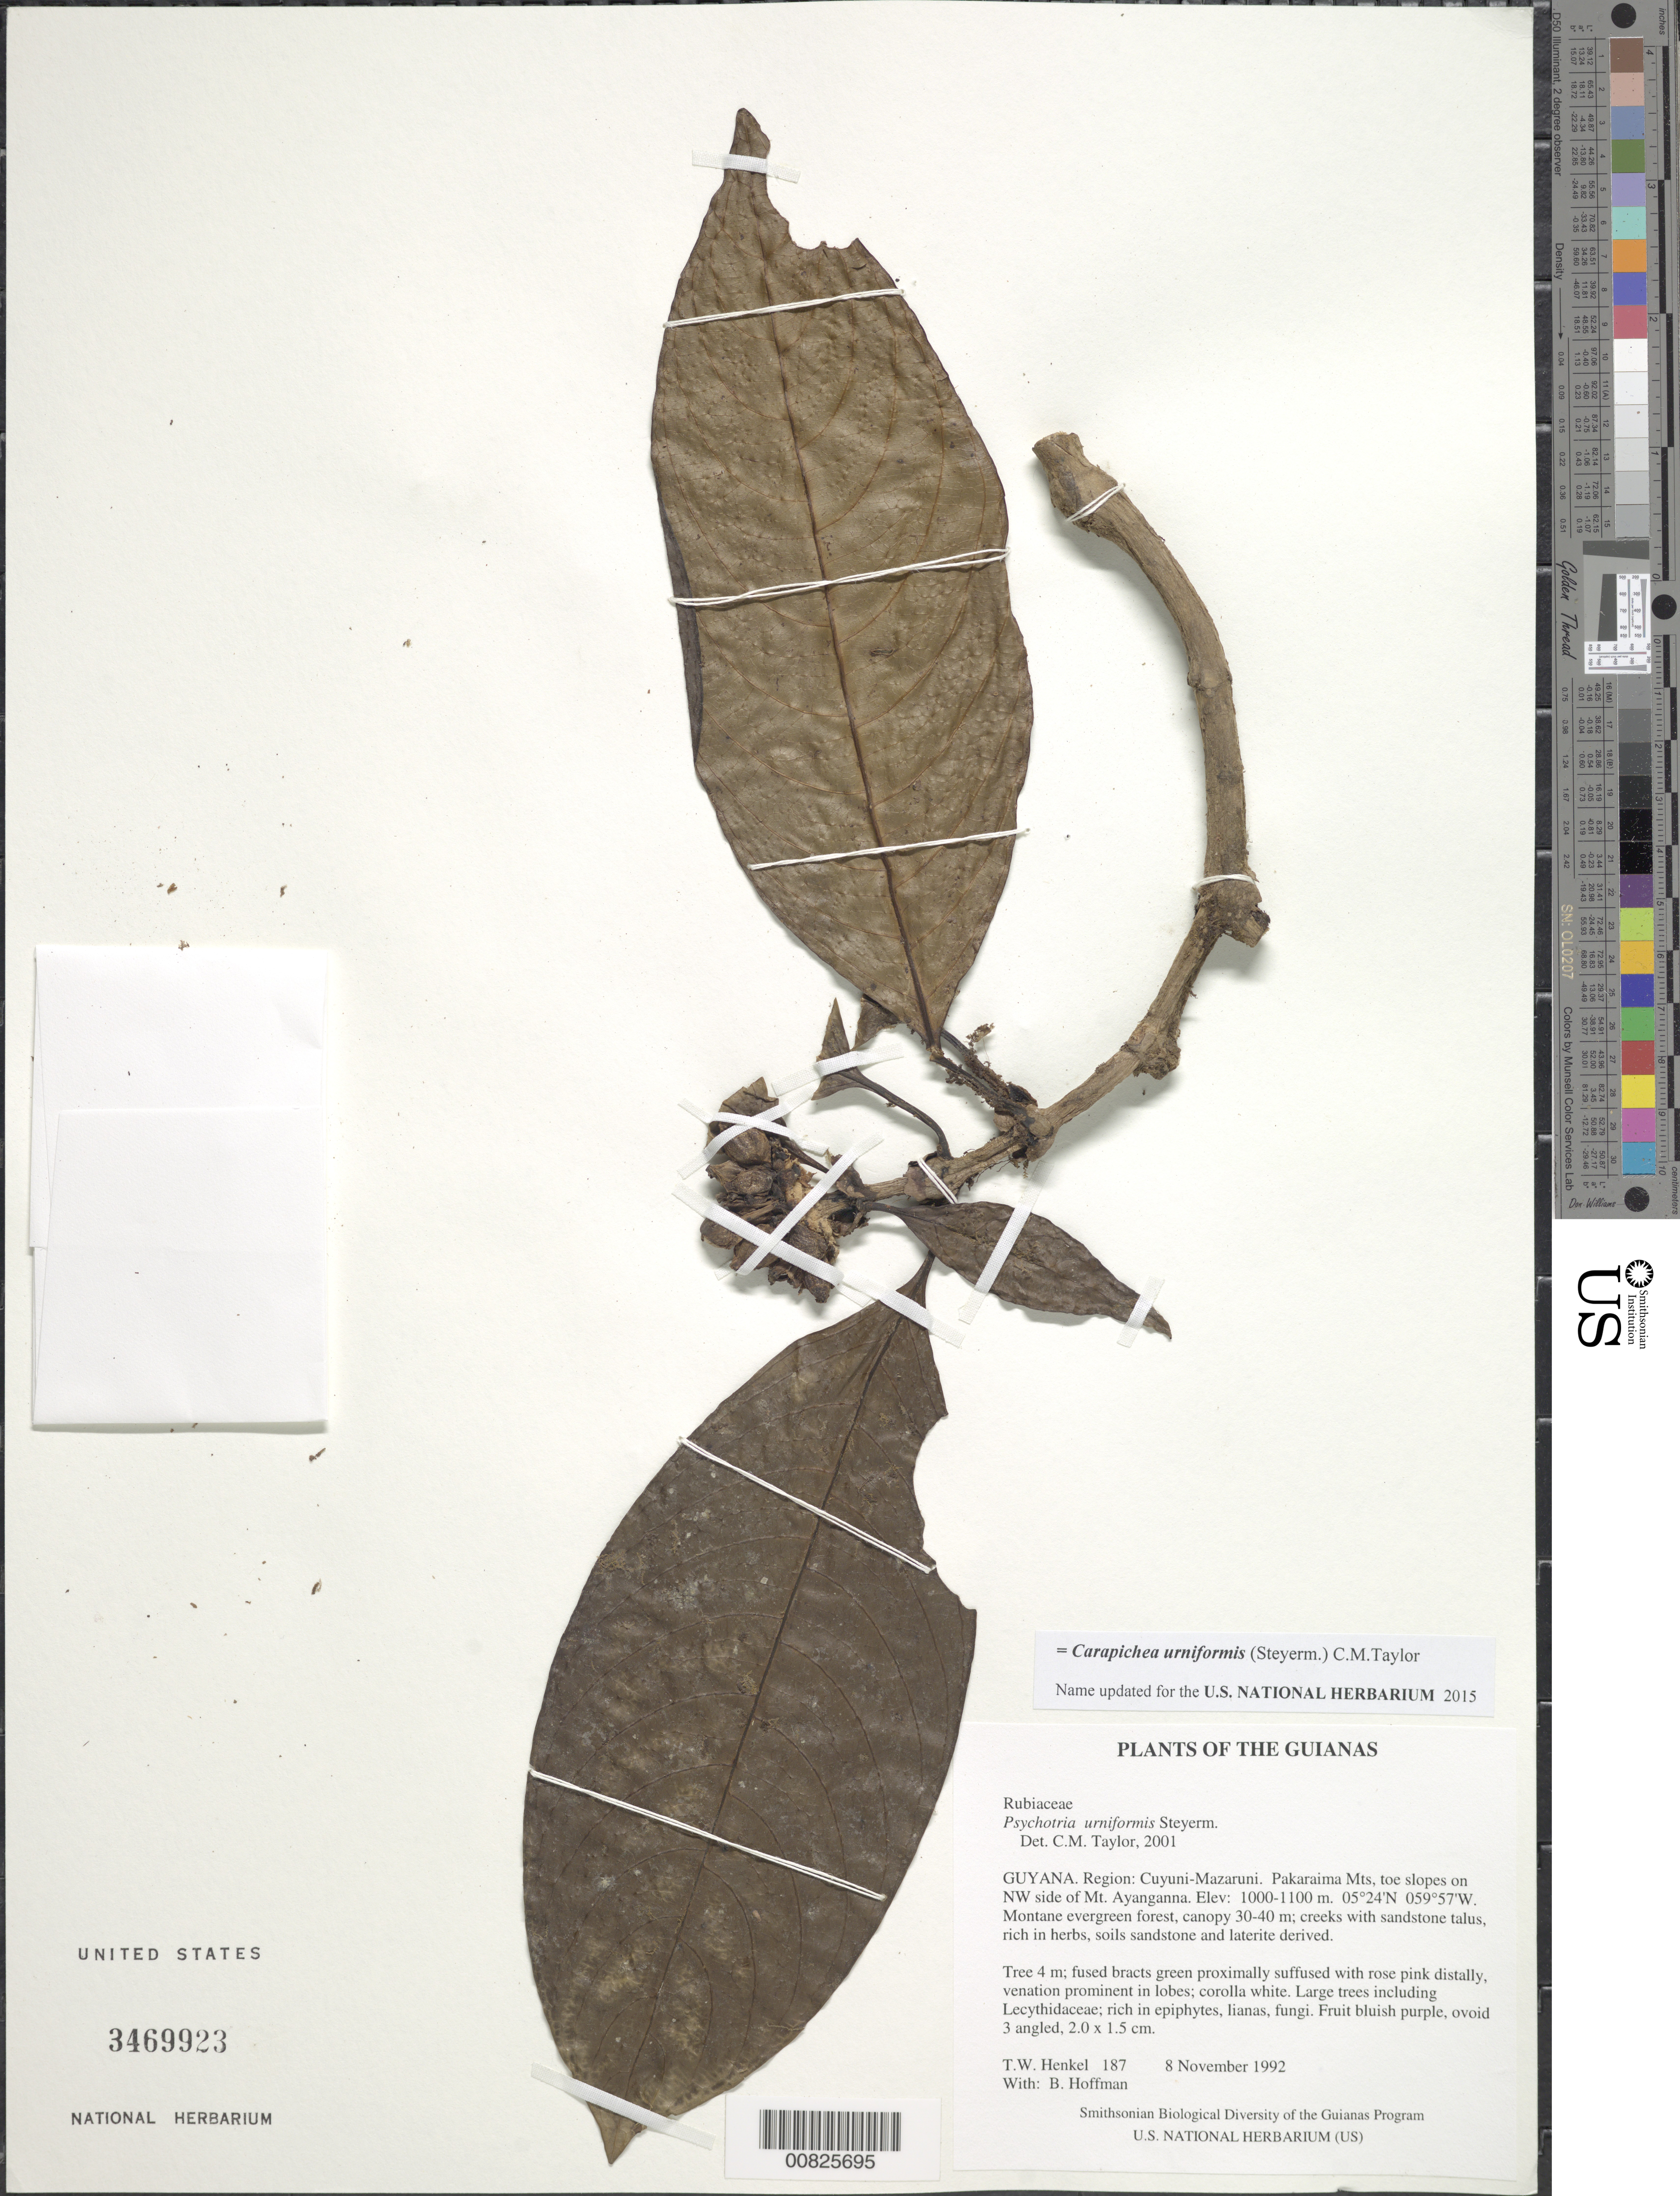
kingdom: Plantae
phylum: Tracheophyta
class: Magnoliopsida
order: Gentianales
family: Rubiaceae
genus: Psychotria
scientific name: Psychotria urniformis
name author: Steyerm.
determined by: Taylor, Charlotte M.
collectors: T. Henkel & B. Hoffman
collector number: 187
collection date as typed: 8 November 1992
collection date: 1992-11-08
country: Guyana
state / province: Cuyuni-Mazaruni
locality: Pakaraima Mts, toe slopes on NW side of Mt. Ayanganna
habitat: Montane evergreen forest, canopy 30-40 m; creeks with sandstone talus, rich in herbs, soils sandstone and laterite derived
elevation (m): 1000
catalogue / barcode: US 3469923